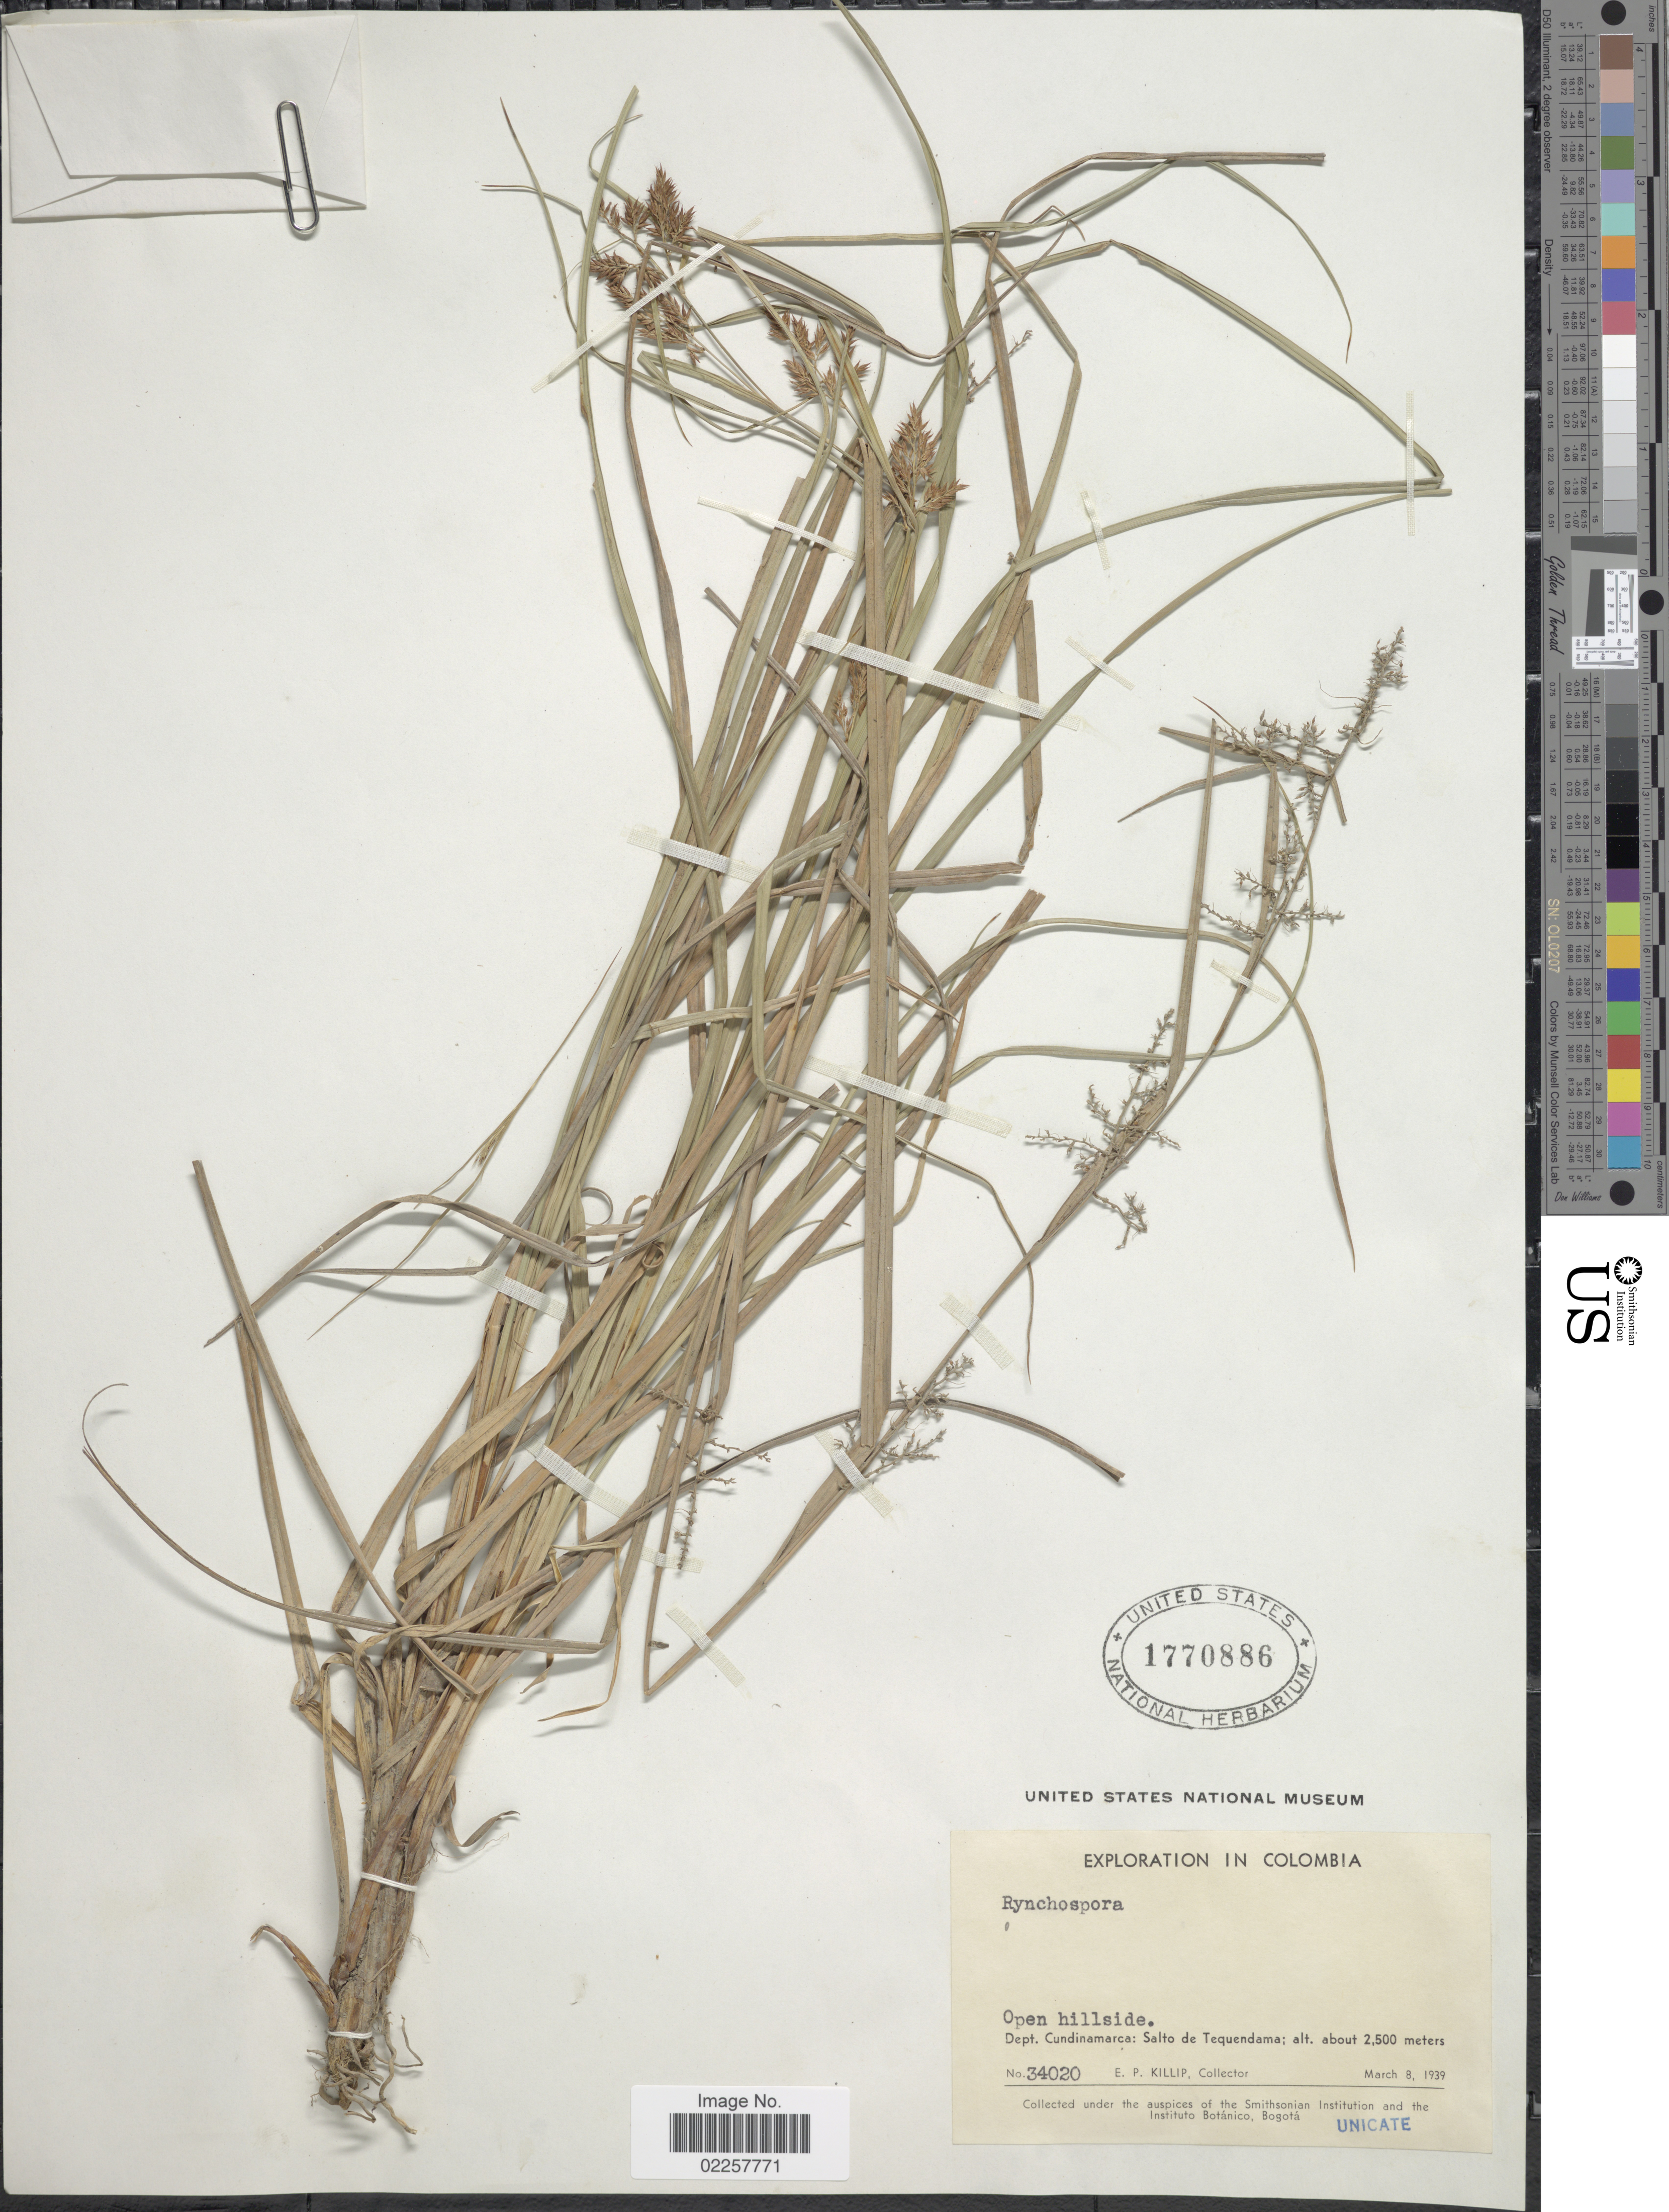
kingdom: Plantae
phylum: Tracheophyta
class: Liliopsida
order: Poales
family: Cyperaceae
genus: Rhynchospora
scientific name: Rhynchospora sp.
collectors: E. P. Killip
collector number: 34020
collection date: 1939-03-08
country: Colombia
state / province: Cundinamarca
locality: Salto de Tequendama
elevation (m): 2500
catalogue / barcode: US 1770886